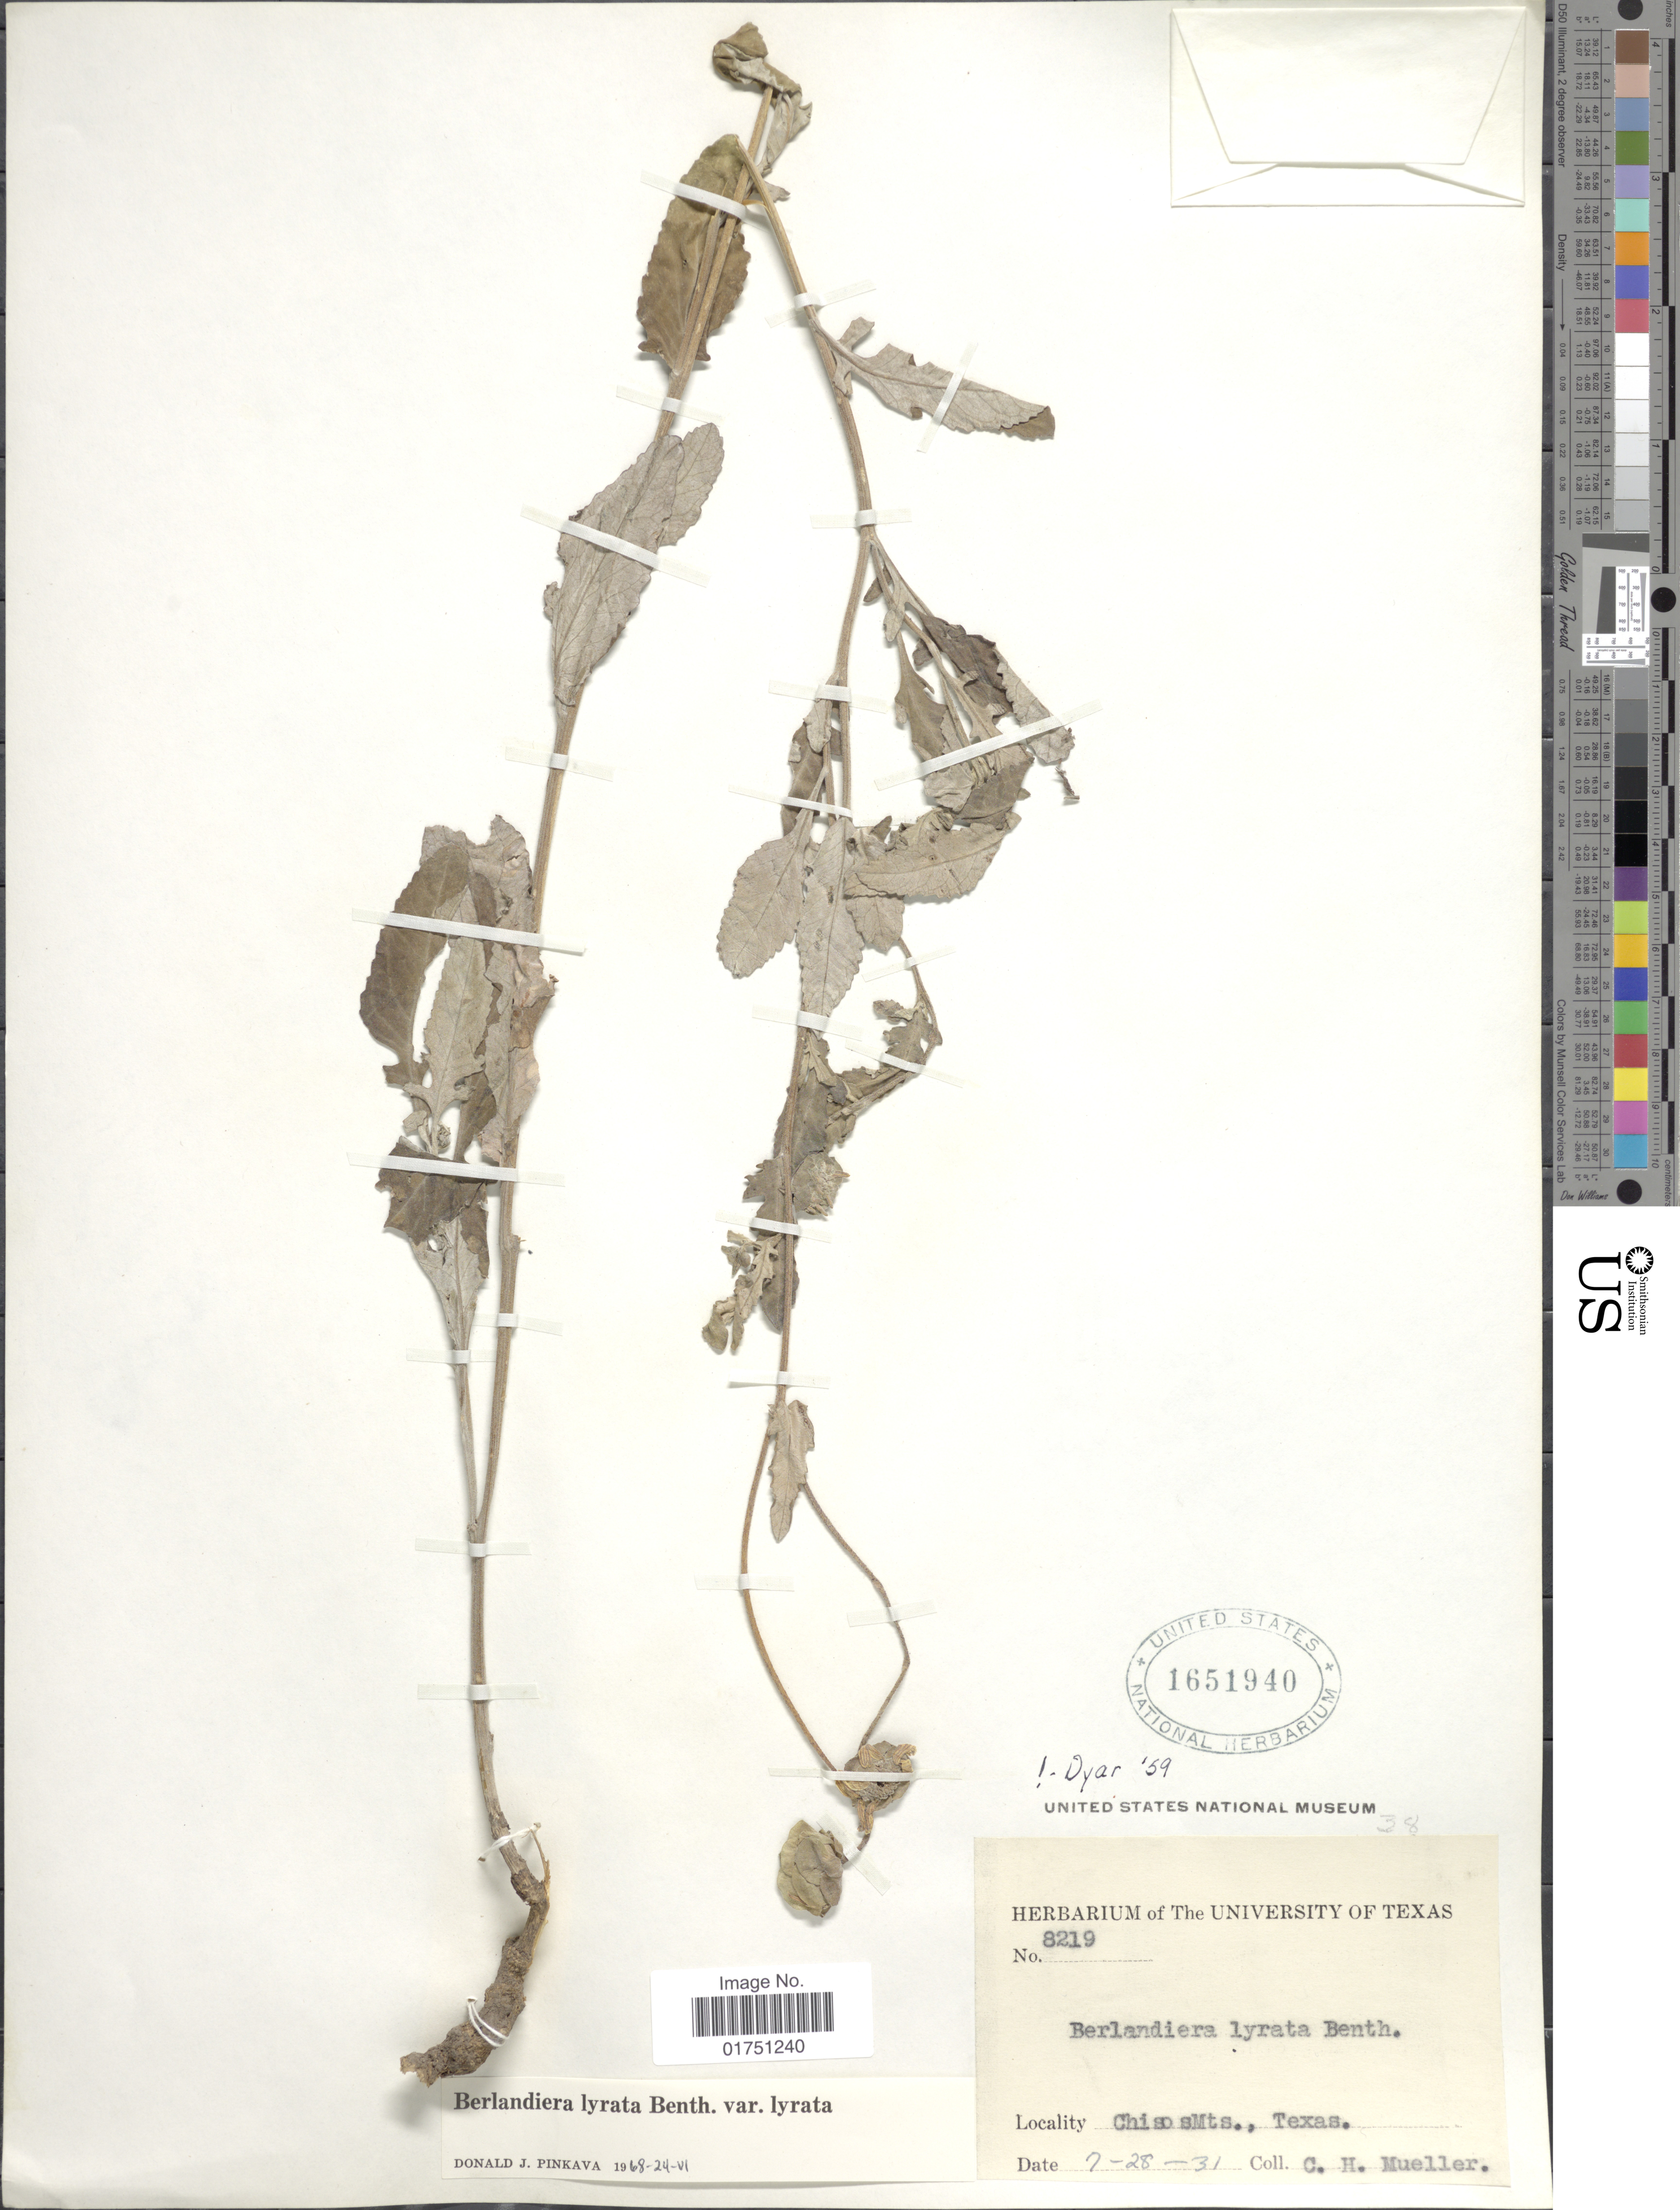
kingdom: Plantae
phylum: Tracheophyta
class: Magnoliopsida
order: Asterales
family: Asteraceae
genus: Berlandiera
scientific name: Berlandiera lyrata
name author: Benth.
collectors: C. H. Mueller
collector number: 8219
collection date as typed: Transcribed d/m/y: 28/7/31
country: United States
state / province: Texas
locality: Chiso Mts., Texas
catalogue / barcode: US 1651940